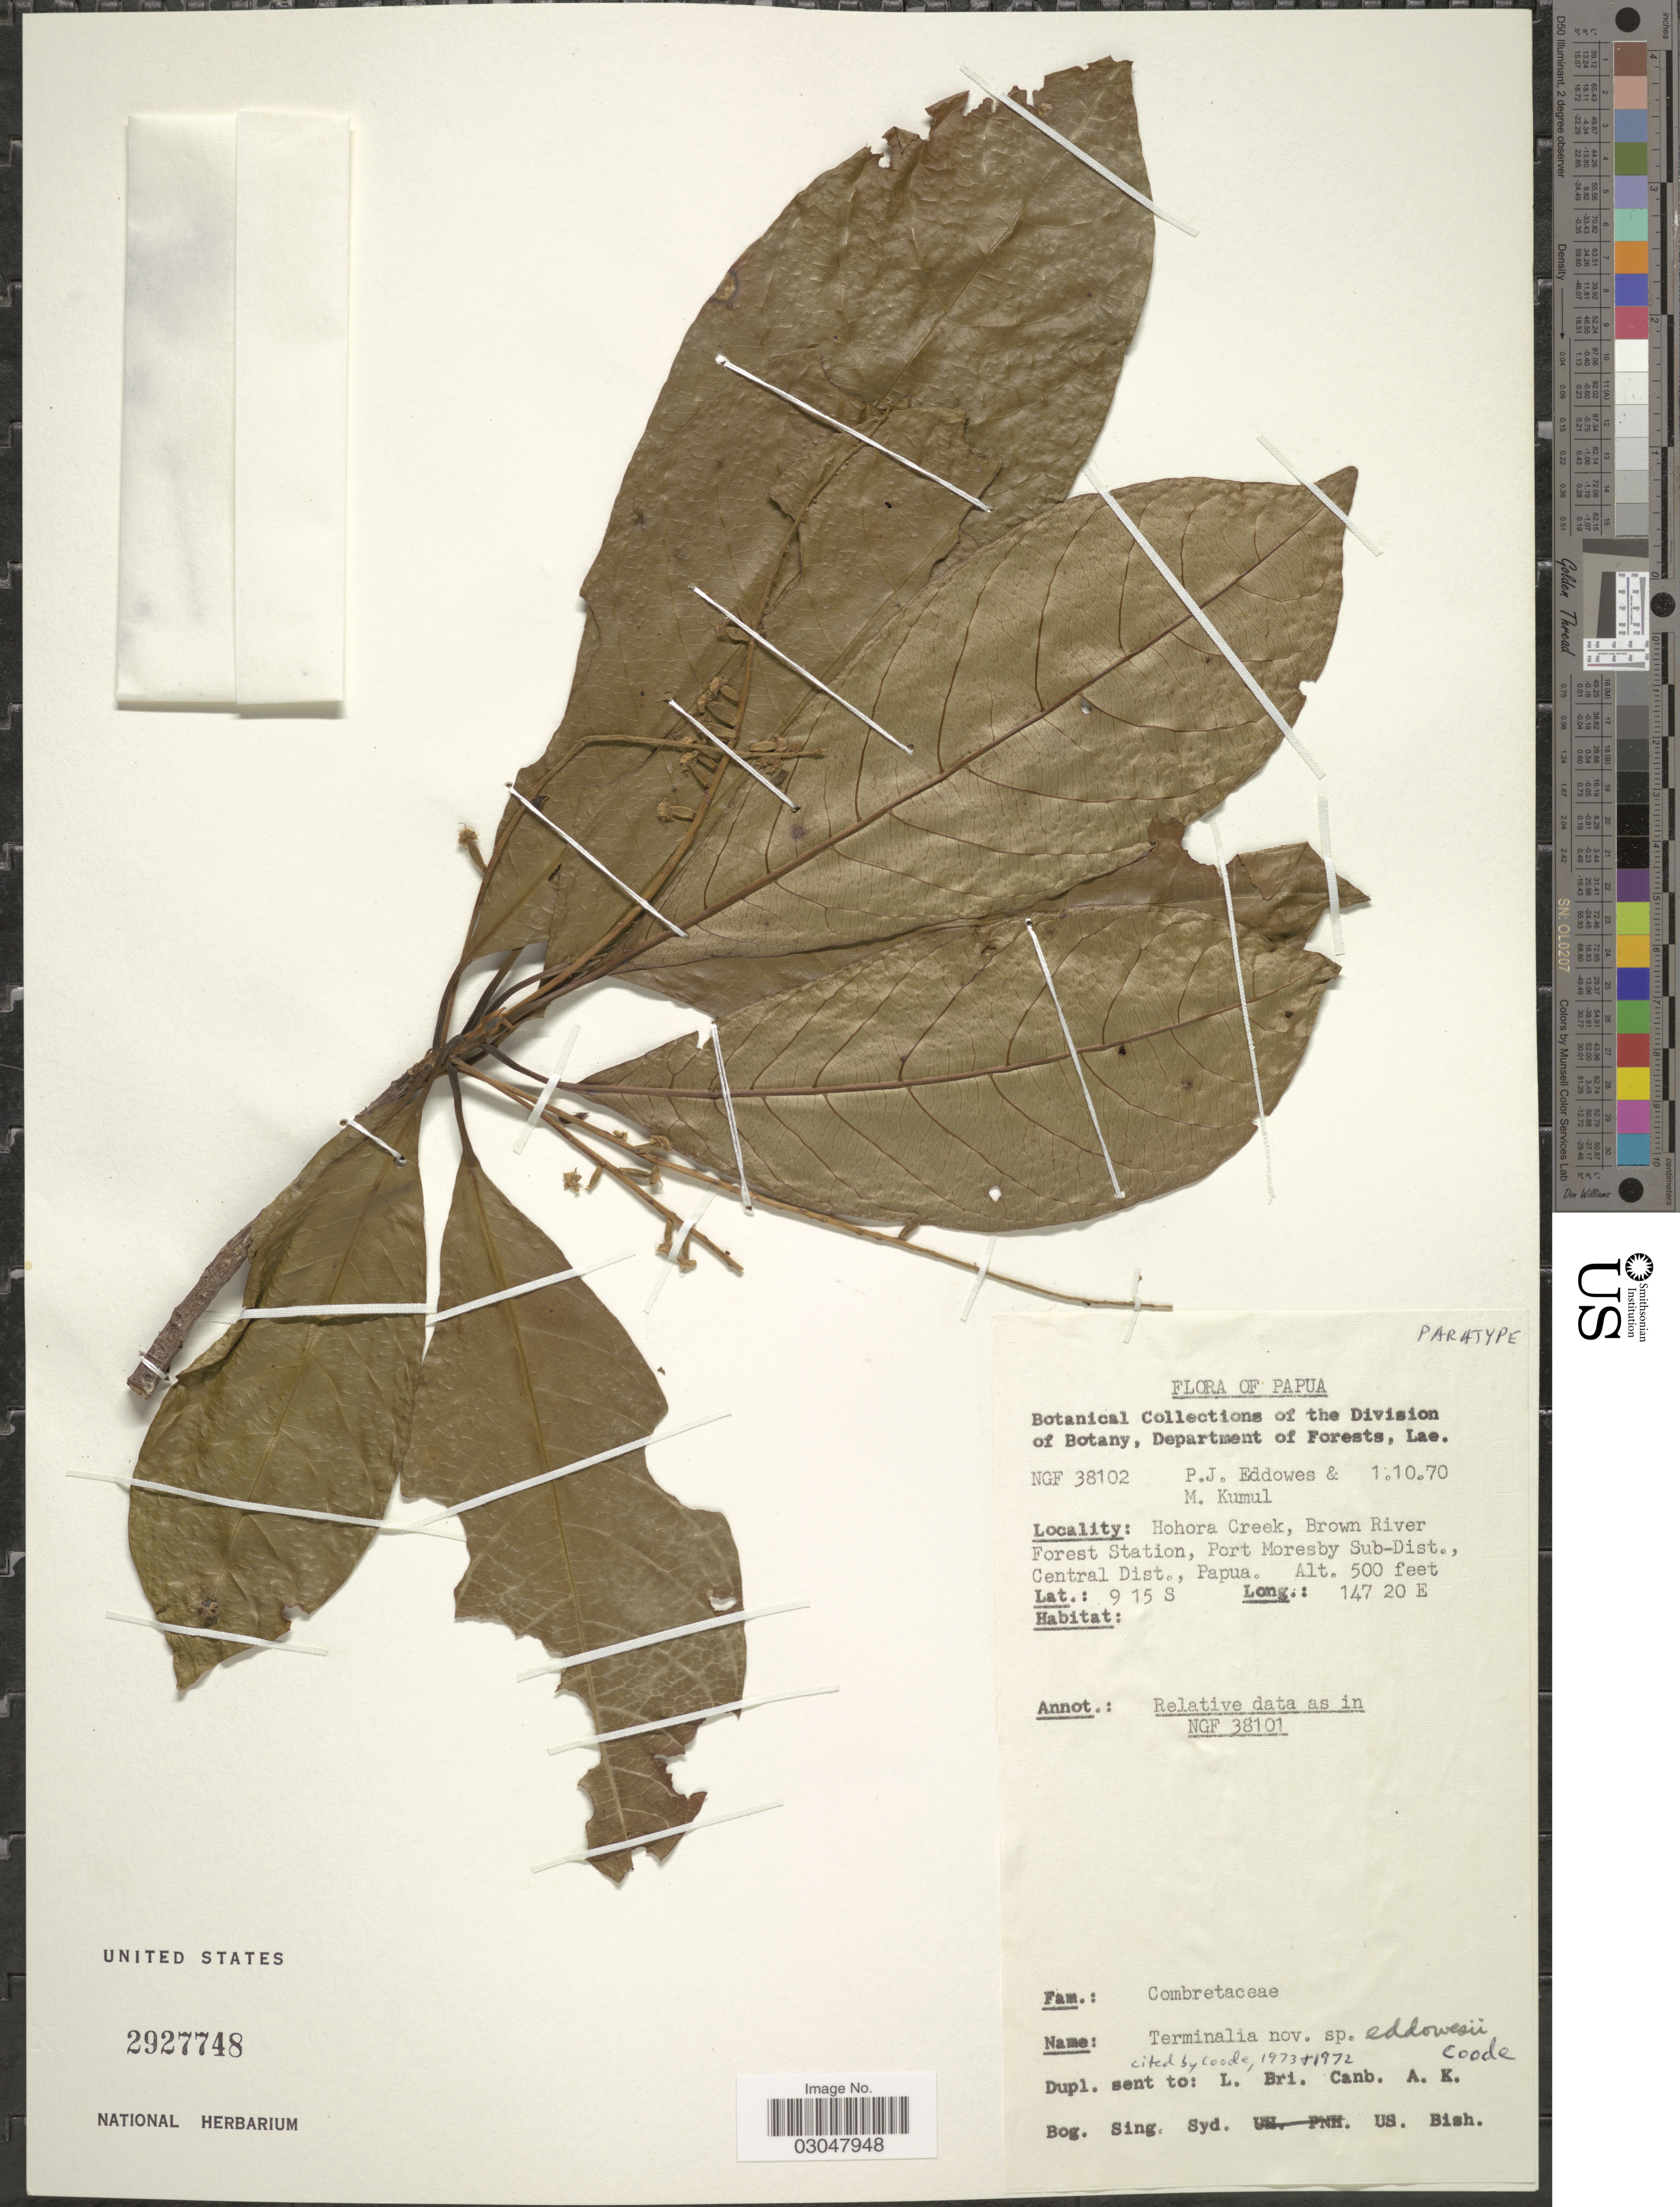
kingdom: Plantae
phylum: Tracheophyta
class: Magnoliopsida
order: Myrtales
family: Combretaceae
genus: Terminalia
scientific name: Terminalia eddowesii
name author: Coode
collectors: P.J. Eddowes & M. Kumul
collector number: NGF 38102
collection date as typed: Transcribed d/m/y: 1/10/70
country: Papua New Guinea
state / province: Central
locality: Papua. Hohora Creek, Brown River Forest Station, Port Moresby Sub-Dist., Central Distr., Papua.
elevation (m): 152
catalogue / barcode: US 2927748